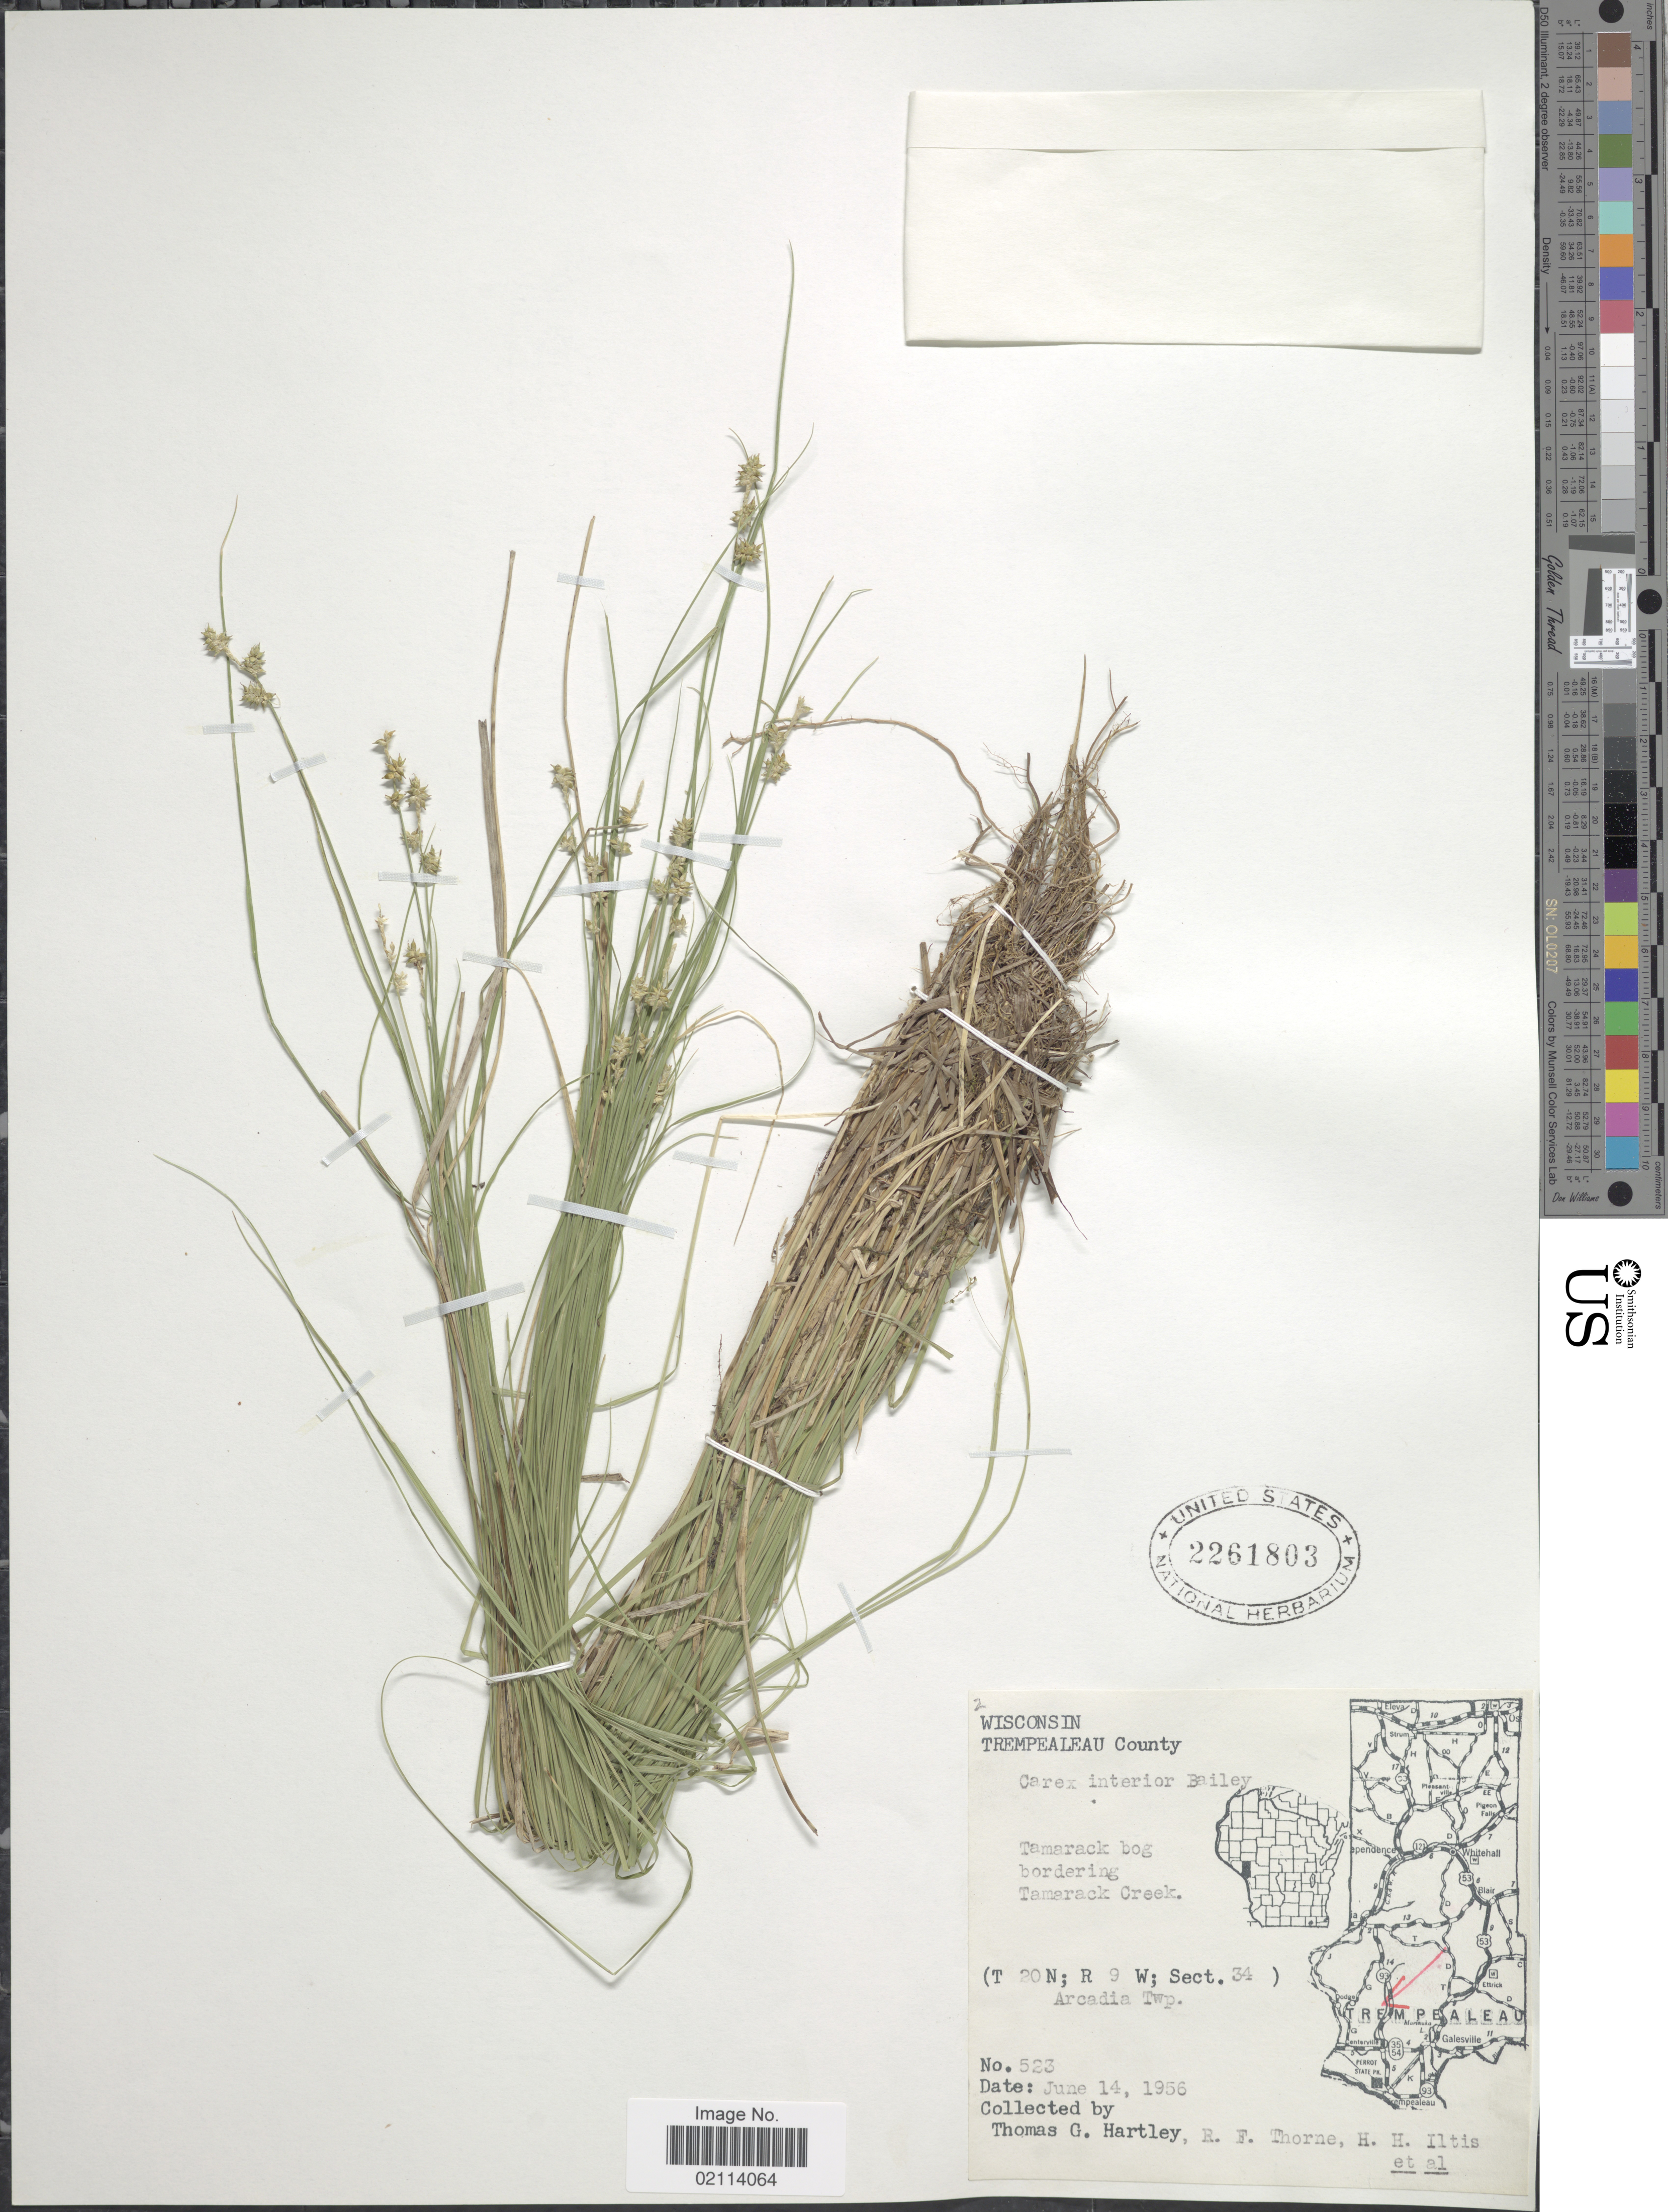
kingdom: Plantae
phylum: Tracheophyta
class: Liliopsida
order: Poales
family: Cyperaceae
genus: Carex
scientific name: Carex interior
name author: L.H. Bailey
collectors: T. G. Hartley, R. F. Thorne, H. H. Iltis & et al.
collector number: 523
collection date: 1956-06-14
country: United States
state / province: Wisconsin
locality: Trempealeau County, Tamarack bog bordering Tamarack Creek, (T 20N; R9W; Sect. 34), Arcadia Twp.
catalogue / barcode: US 2261803